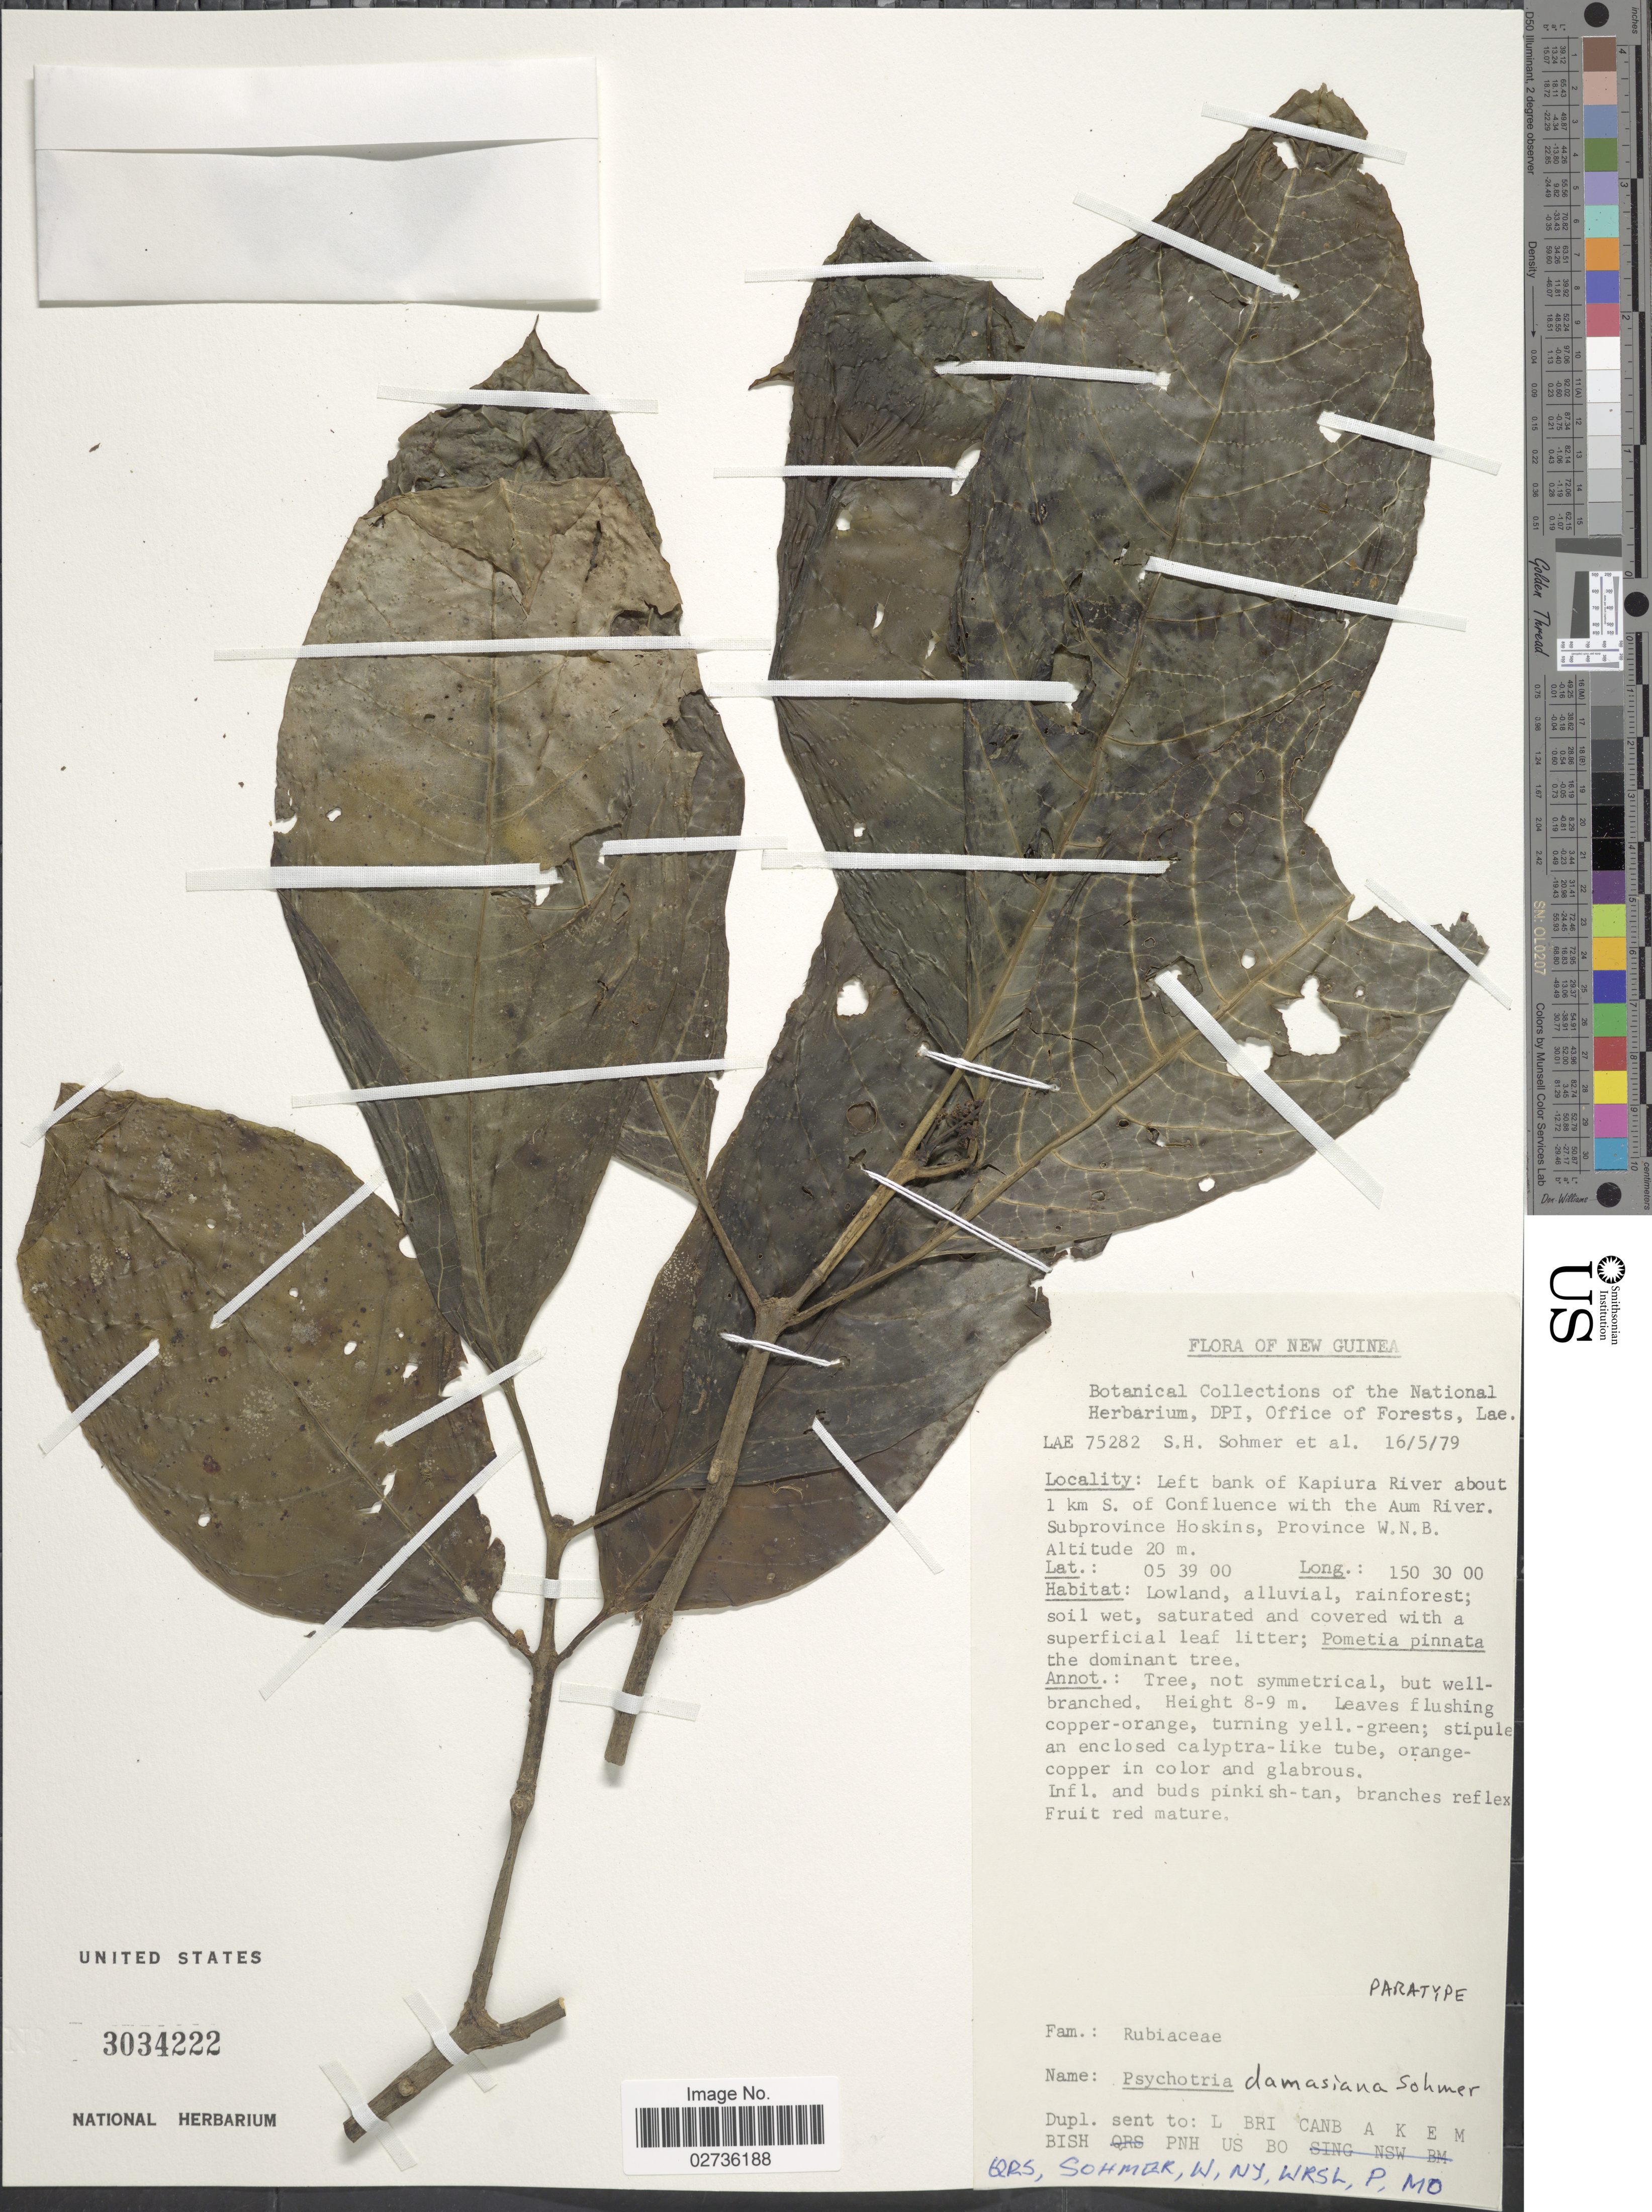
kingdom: Plantae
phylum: Tracheophyta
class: Magnoliopsida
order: Gentianales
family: Rubiaceae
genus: Psychotria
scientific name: Psychotria damasiana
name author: Sohmer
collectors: S. H. Sohmer & et al.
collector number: LAE75282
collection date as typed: Transcribed d/m/y: 16/5/79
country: Papua New Guinea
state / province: West New Britain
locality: New Guinea. Left bank of Kapiura River about 1 km S. of Confluence with the Aum River. Subprovince Hoskins, Province W.N.B.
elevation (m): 20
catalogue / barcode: US 3034222